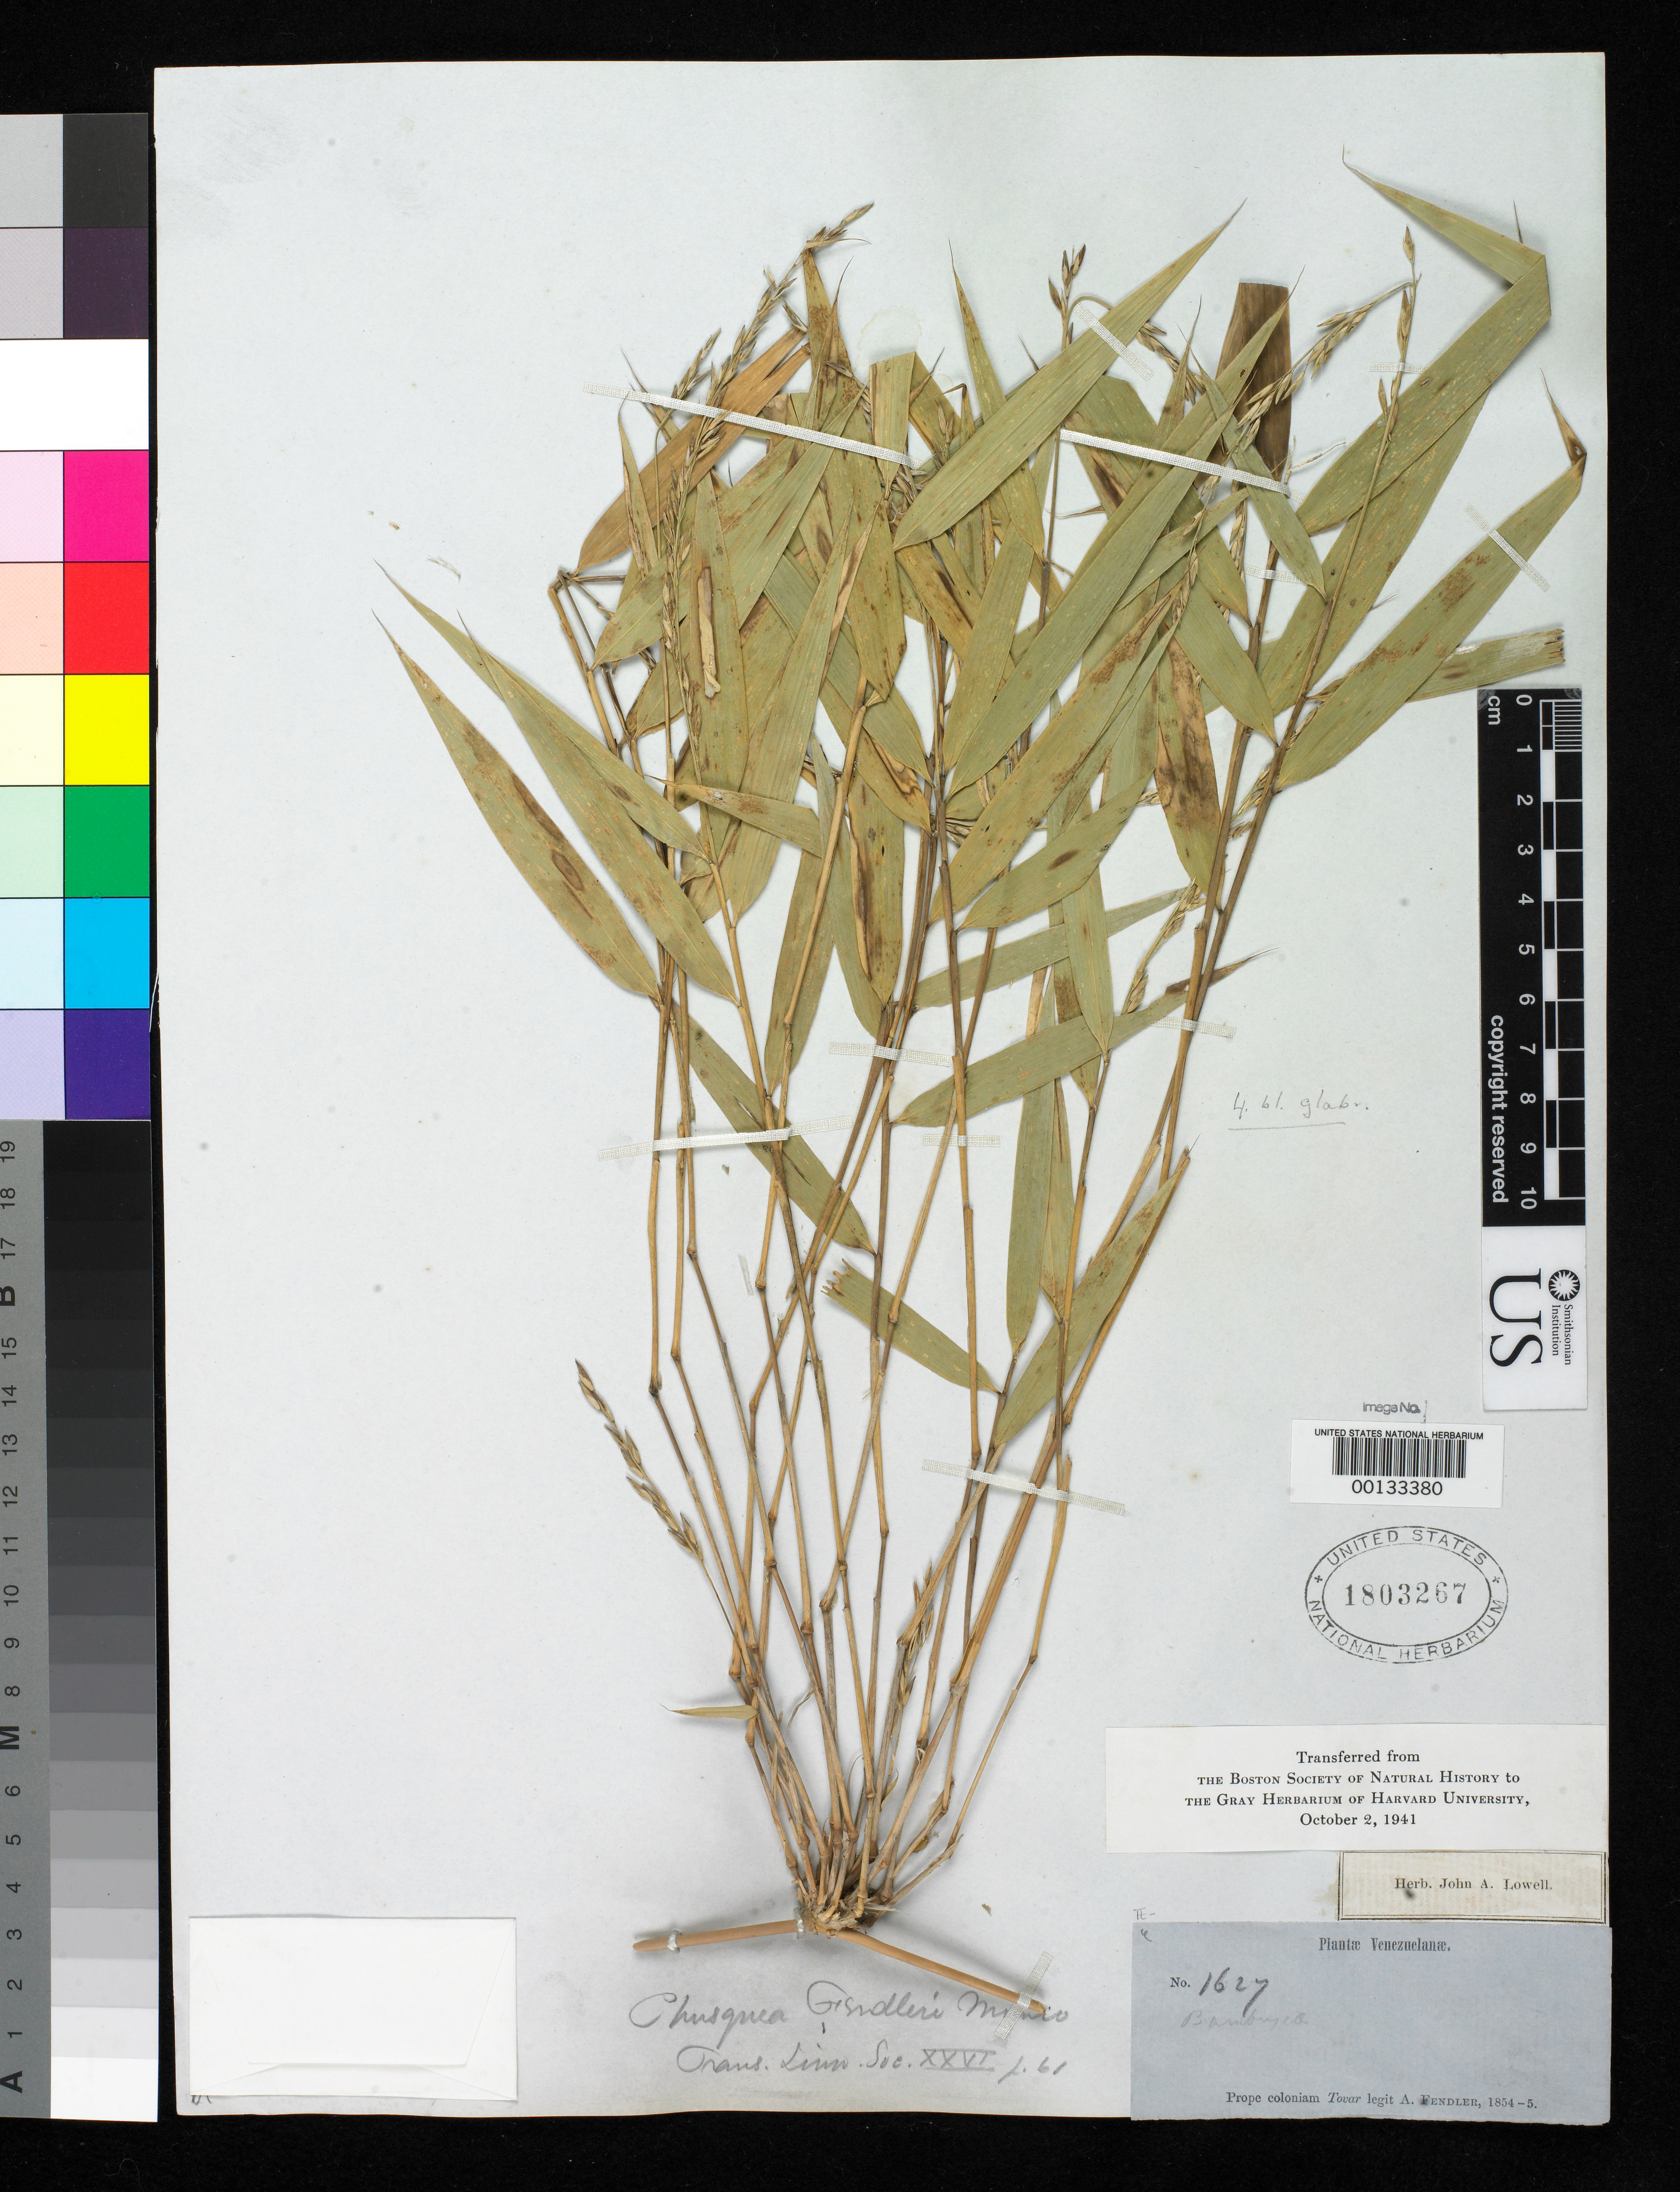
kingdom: Plantae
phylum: Tracheophyta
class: Liliopsida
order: Poales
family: Poaceae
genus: Chusquea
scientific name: Chusquea fendleri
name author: Munro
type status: Syntype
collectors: A. Fendler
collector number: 1627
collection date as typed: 1854 to -- --- 1855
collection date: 1854/1855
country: Venezuela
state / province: Aragua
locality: Colonia Tovar.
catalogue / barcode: US 1083267